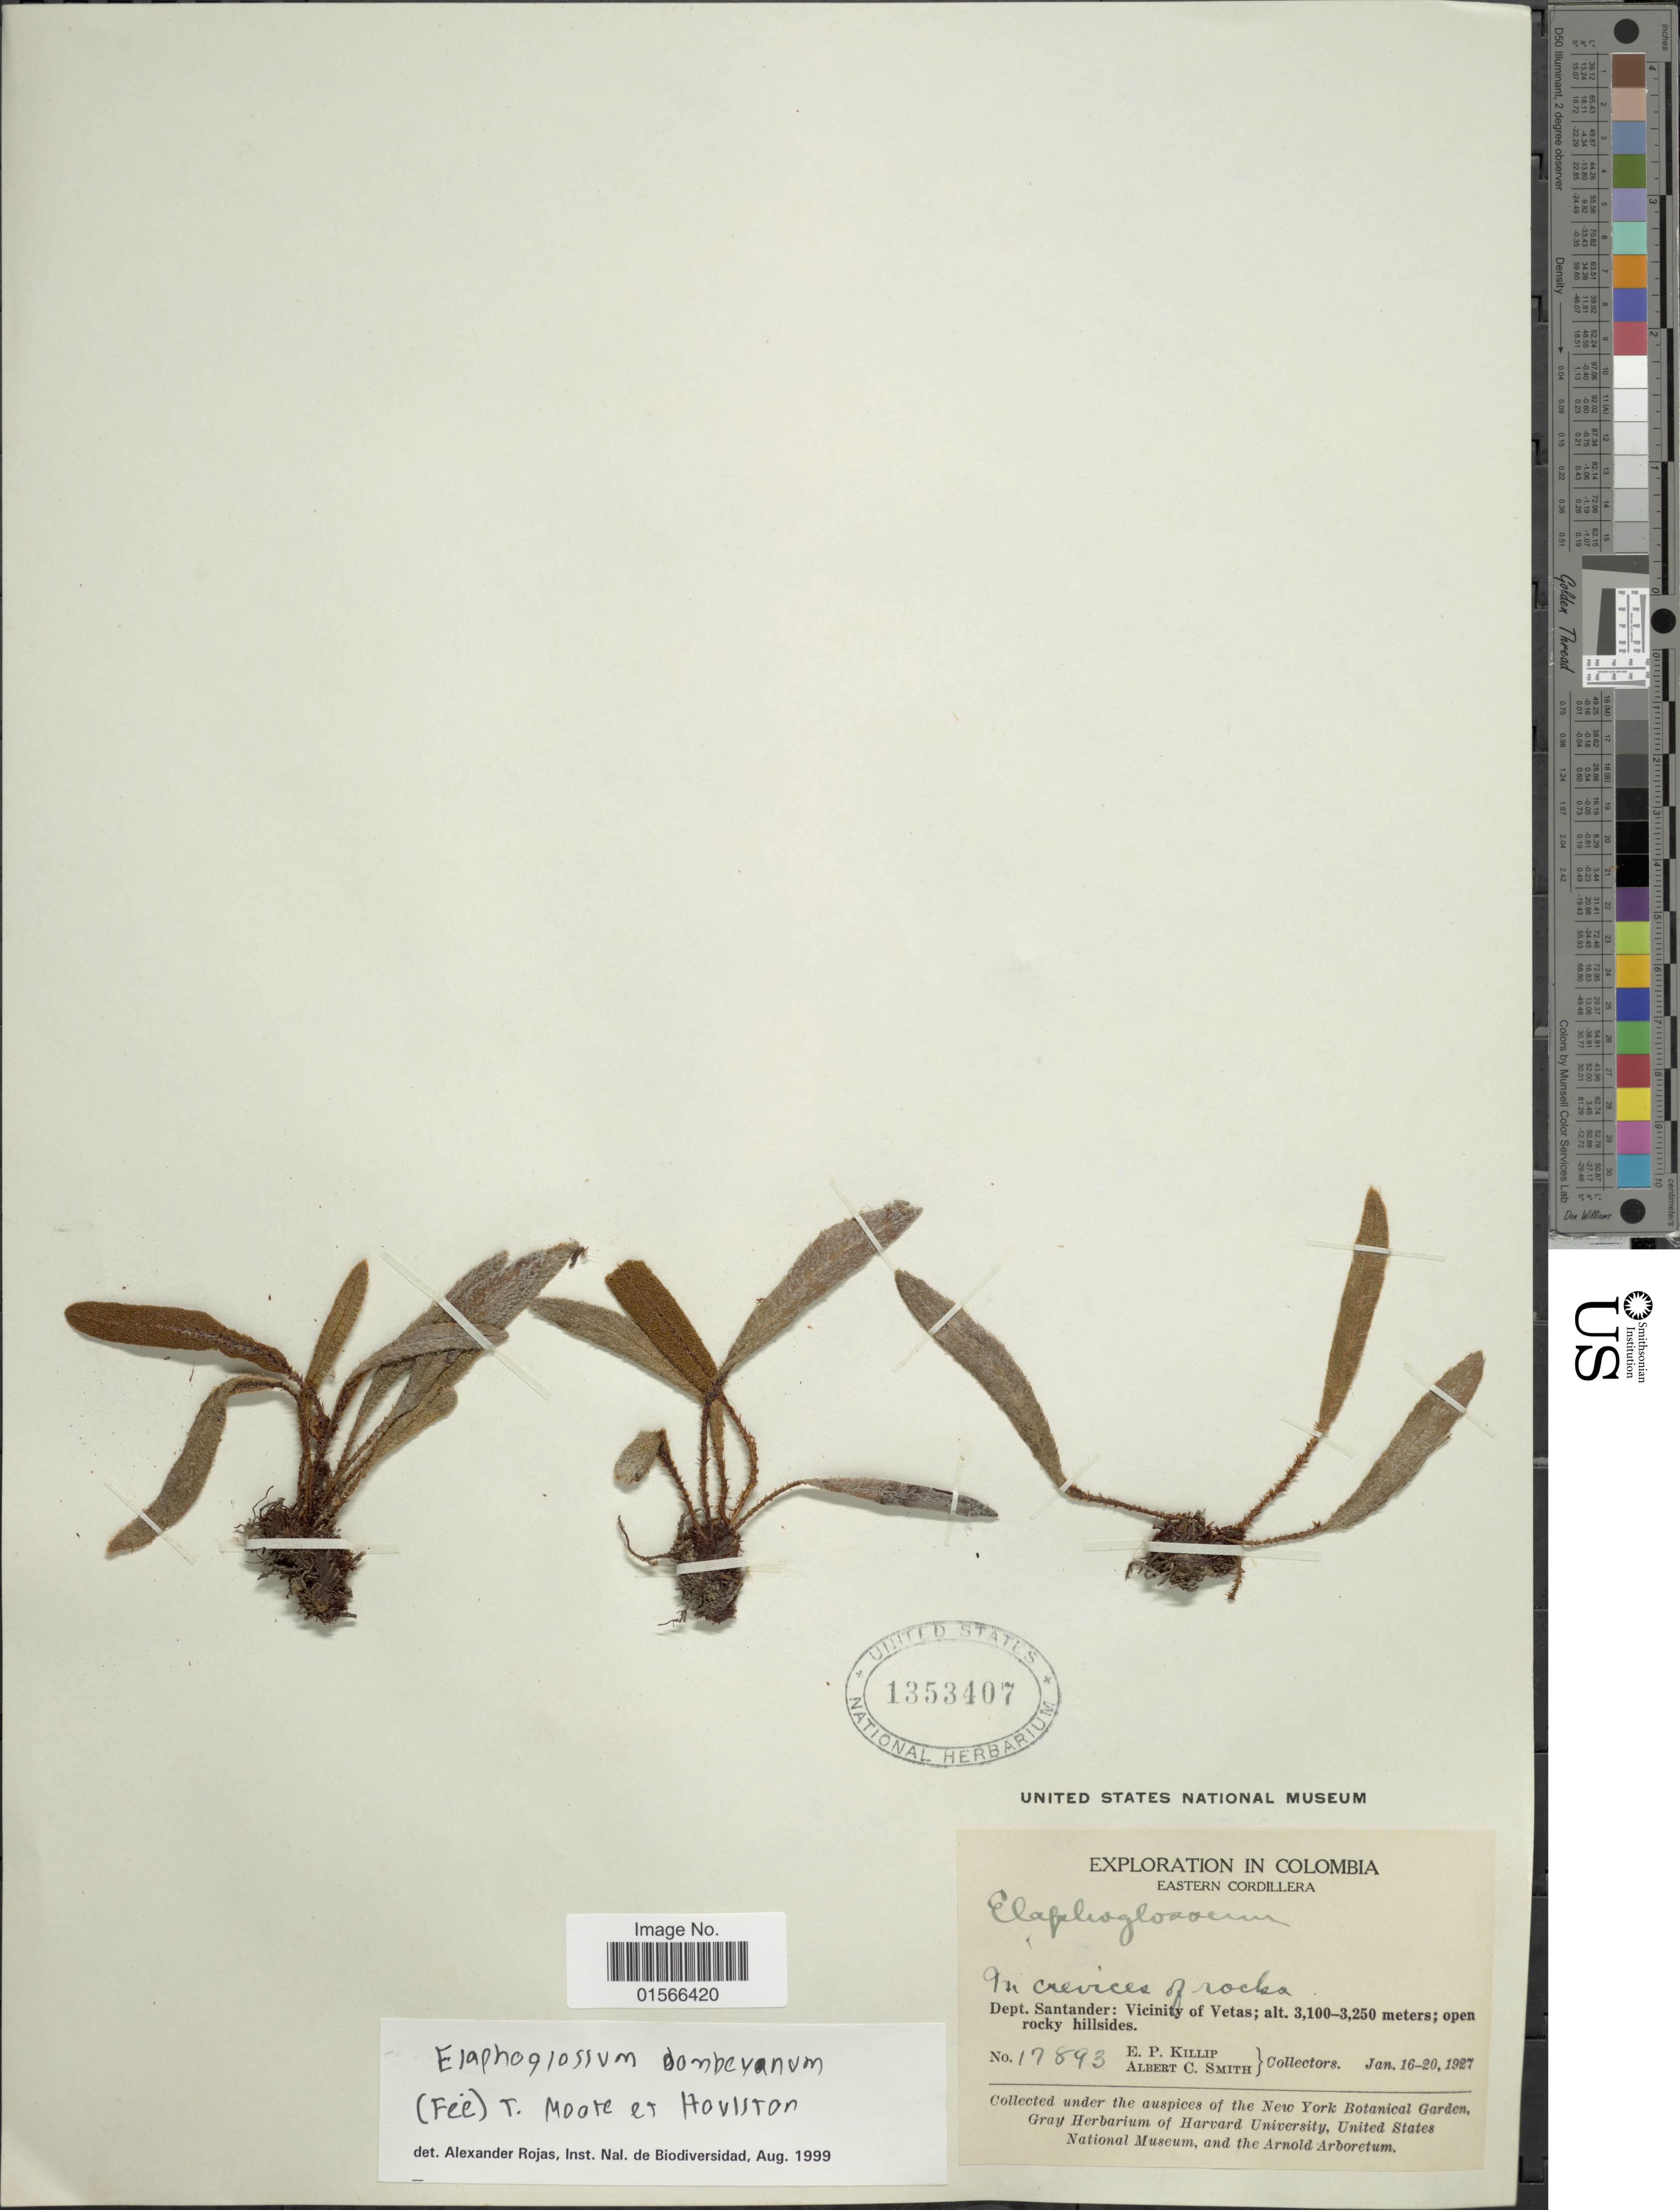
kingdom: Plantae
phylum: Tracheophyta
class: Polypodiopsida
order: Polypodiales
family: Dryopteridaceae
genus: Elaphoglossum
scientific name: Elaphoglossum dombeyanum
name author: (Fée) T.B. Moore & Houlston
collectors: E. P. Killip & A. C. Smith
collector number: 17893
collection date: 1927-01-16/1927-01-20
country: Colombia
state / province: Santander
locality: Eastern Cordillera, Dept. Santander: Vicinity of Vetas, rocky hillsides, In crevices rock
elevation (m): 3100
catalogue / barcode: US 1353407